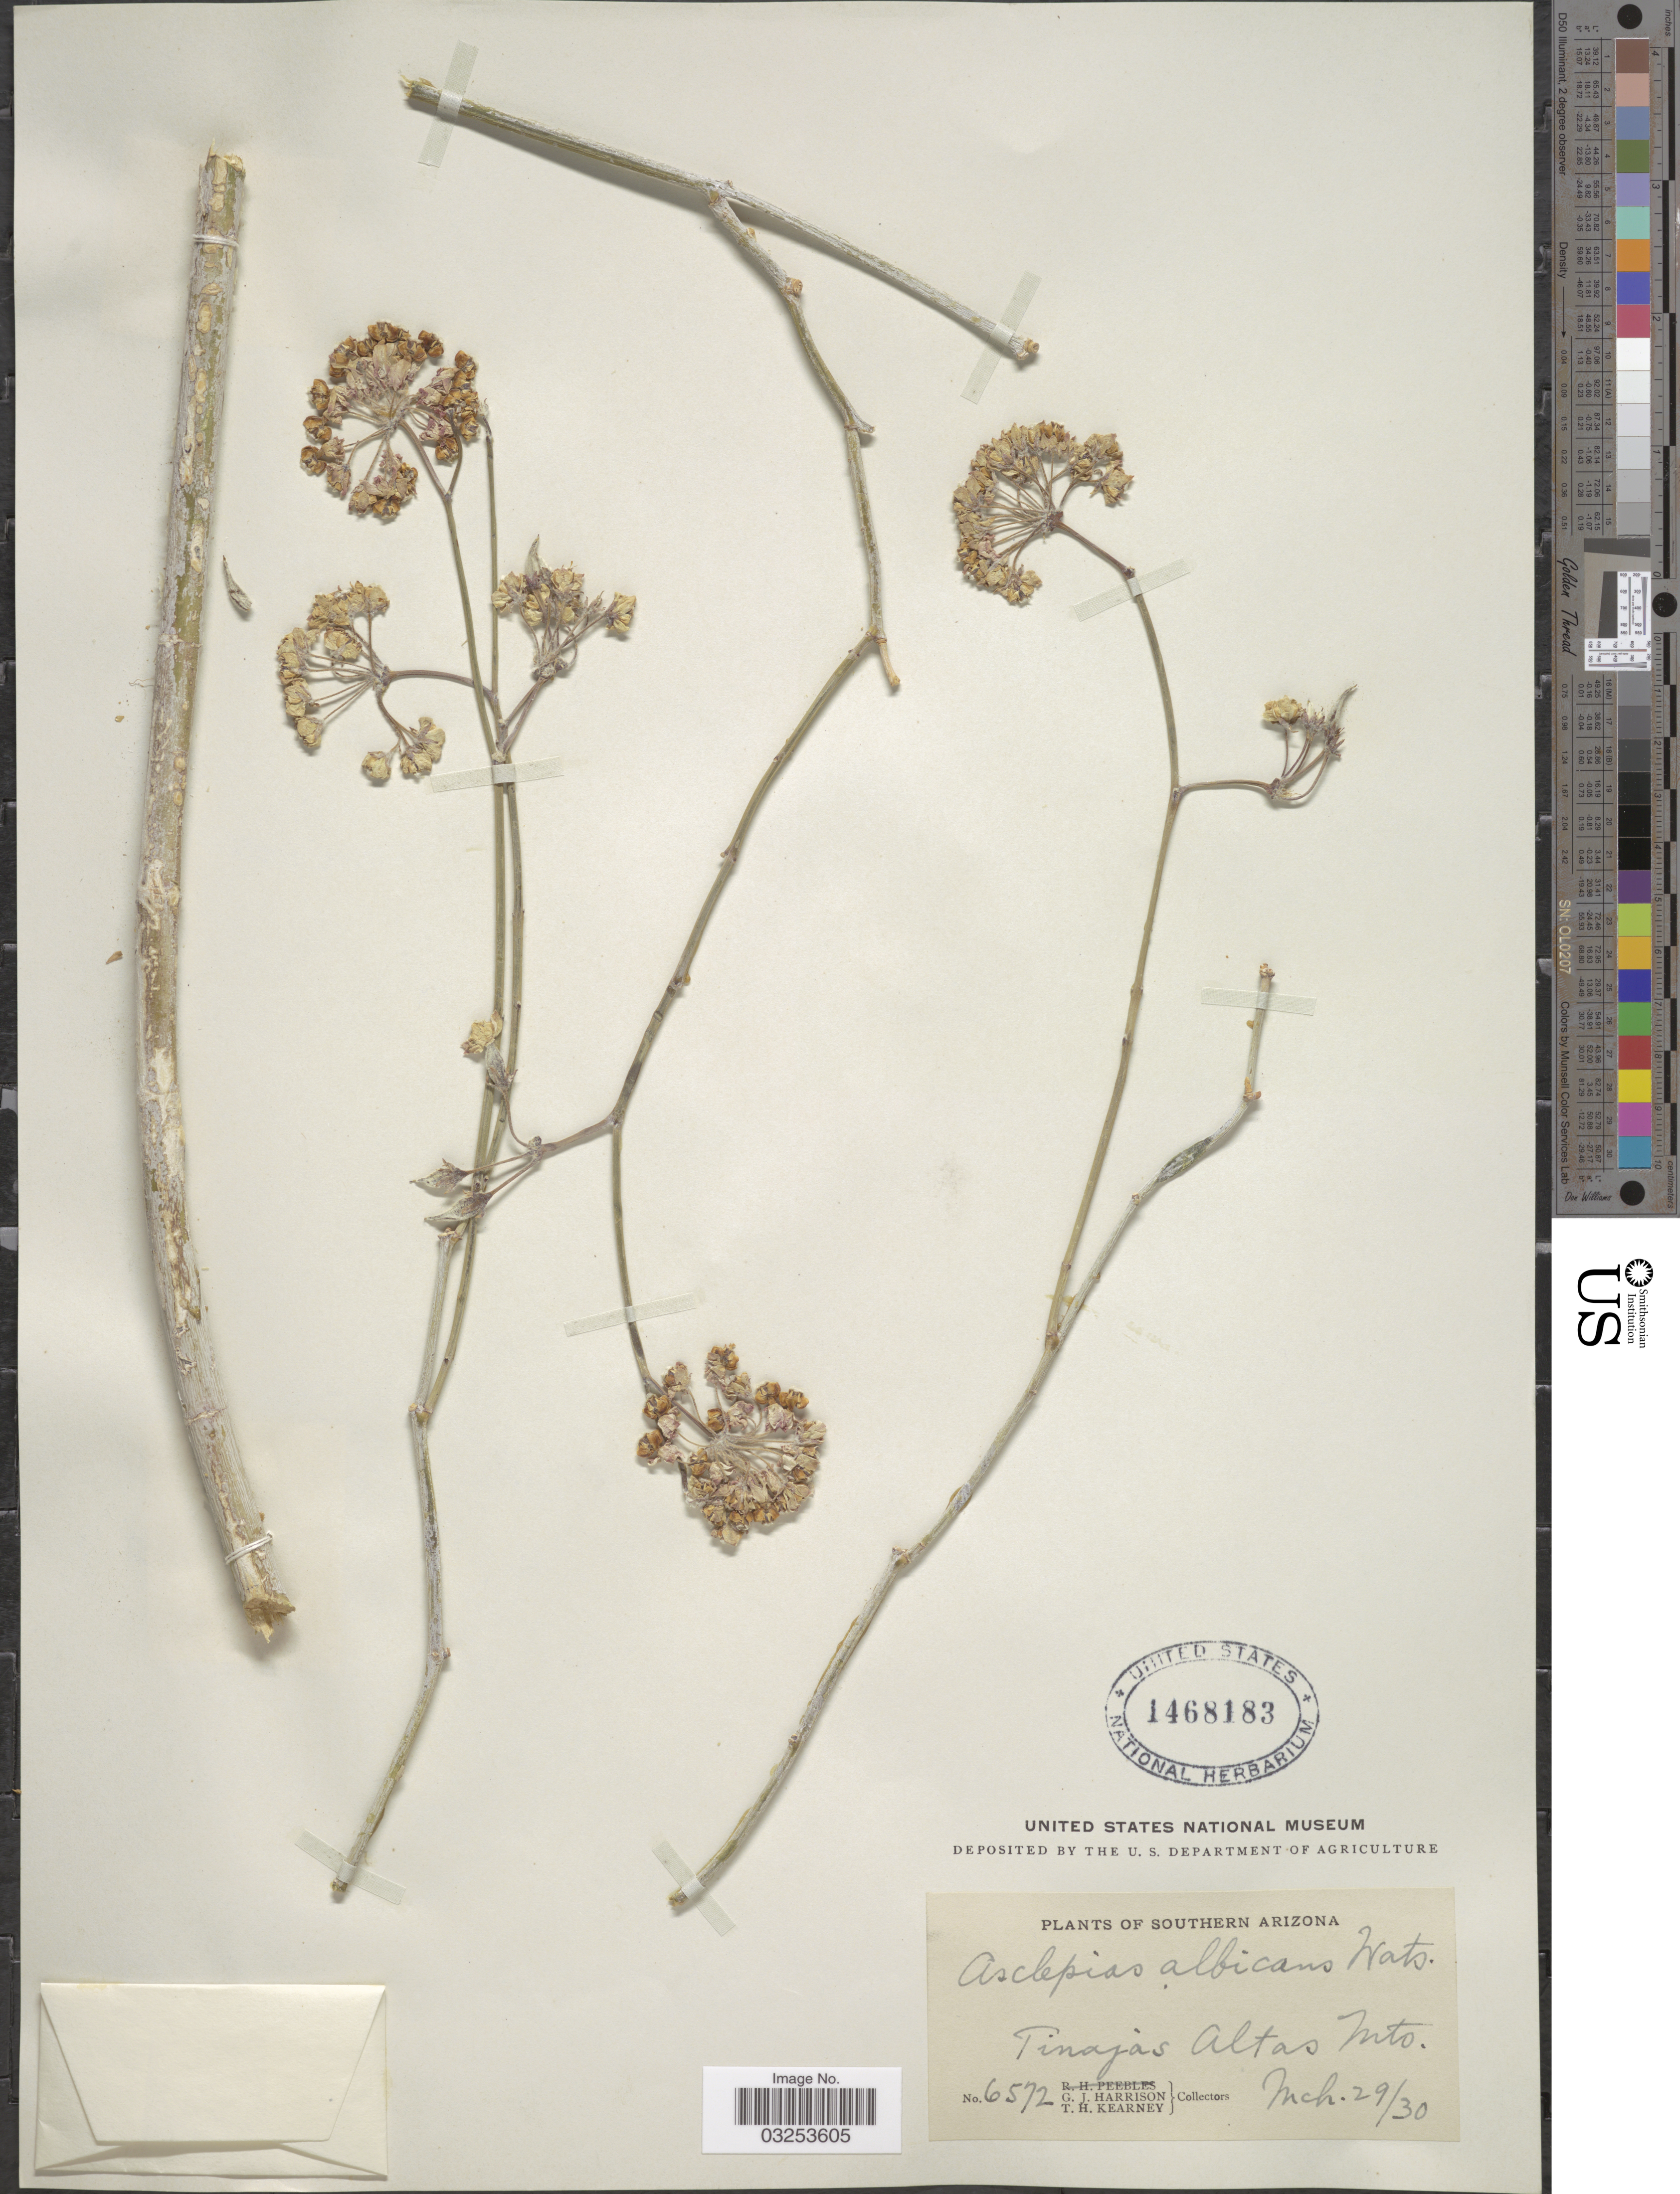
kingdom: Plantae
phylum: Tracheophyta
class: Magnoliopsida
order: Gentianales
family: Apocynaceae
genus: Asclepias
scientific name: Asclepias albicans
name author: S. Watson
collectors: G. J. Harrison & T. H. Kearney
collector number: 6572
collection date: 1930-03-29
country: United States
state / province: Arizona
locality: Southern Arizona. Tinajas Altas Mts.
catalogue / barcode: US 1468183